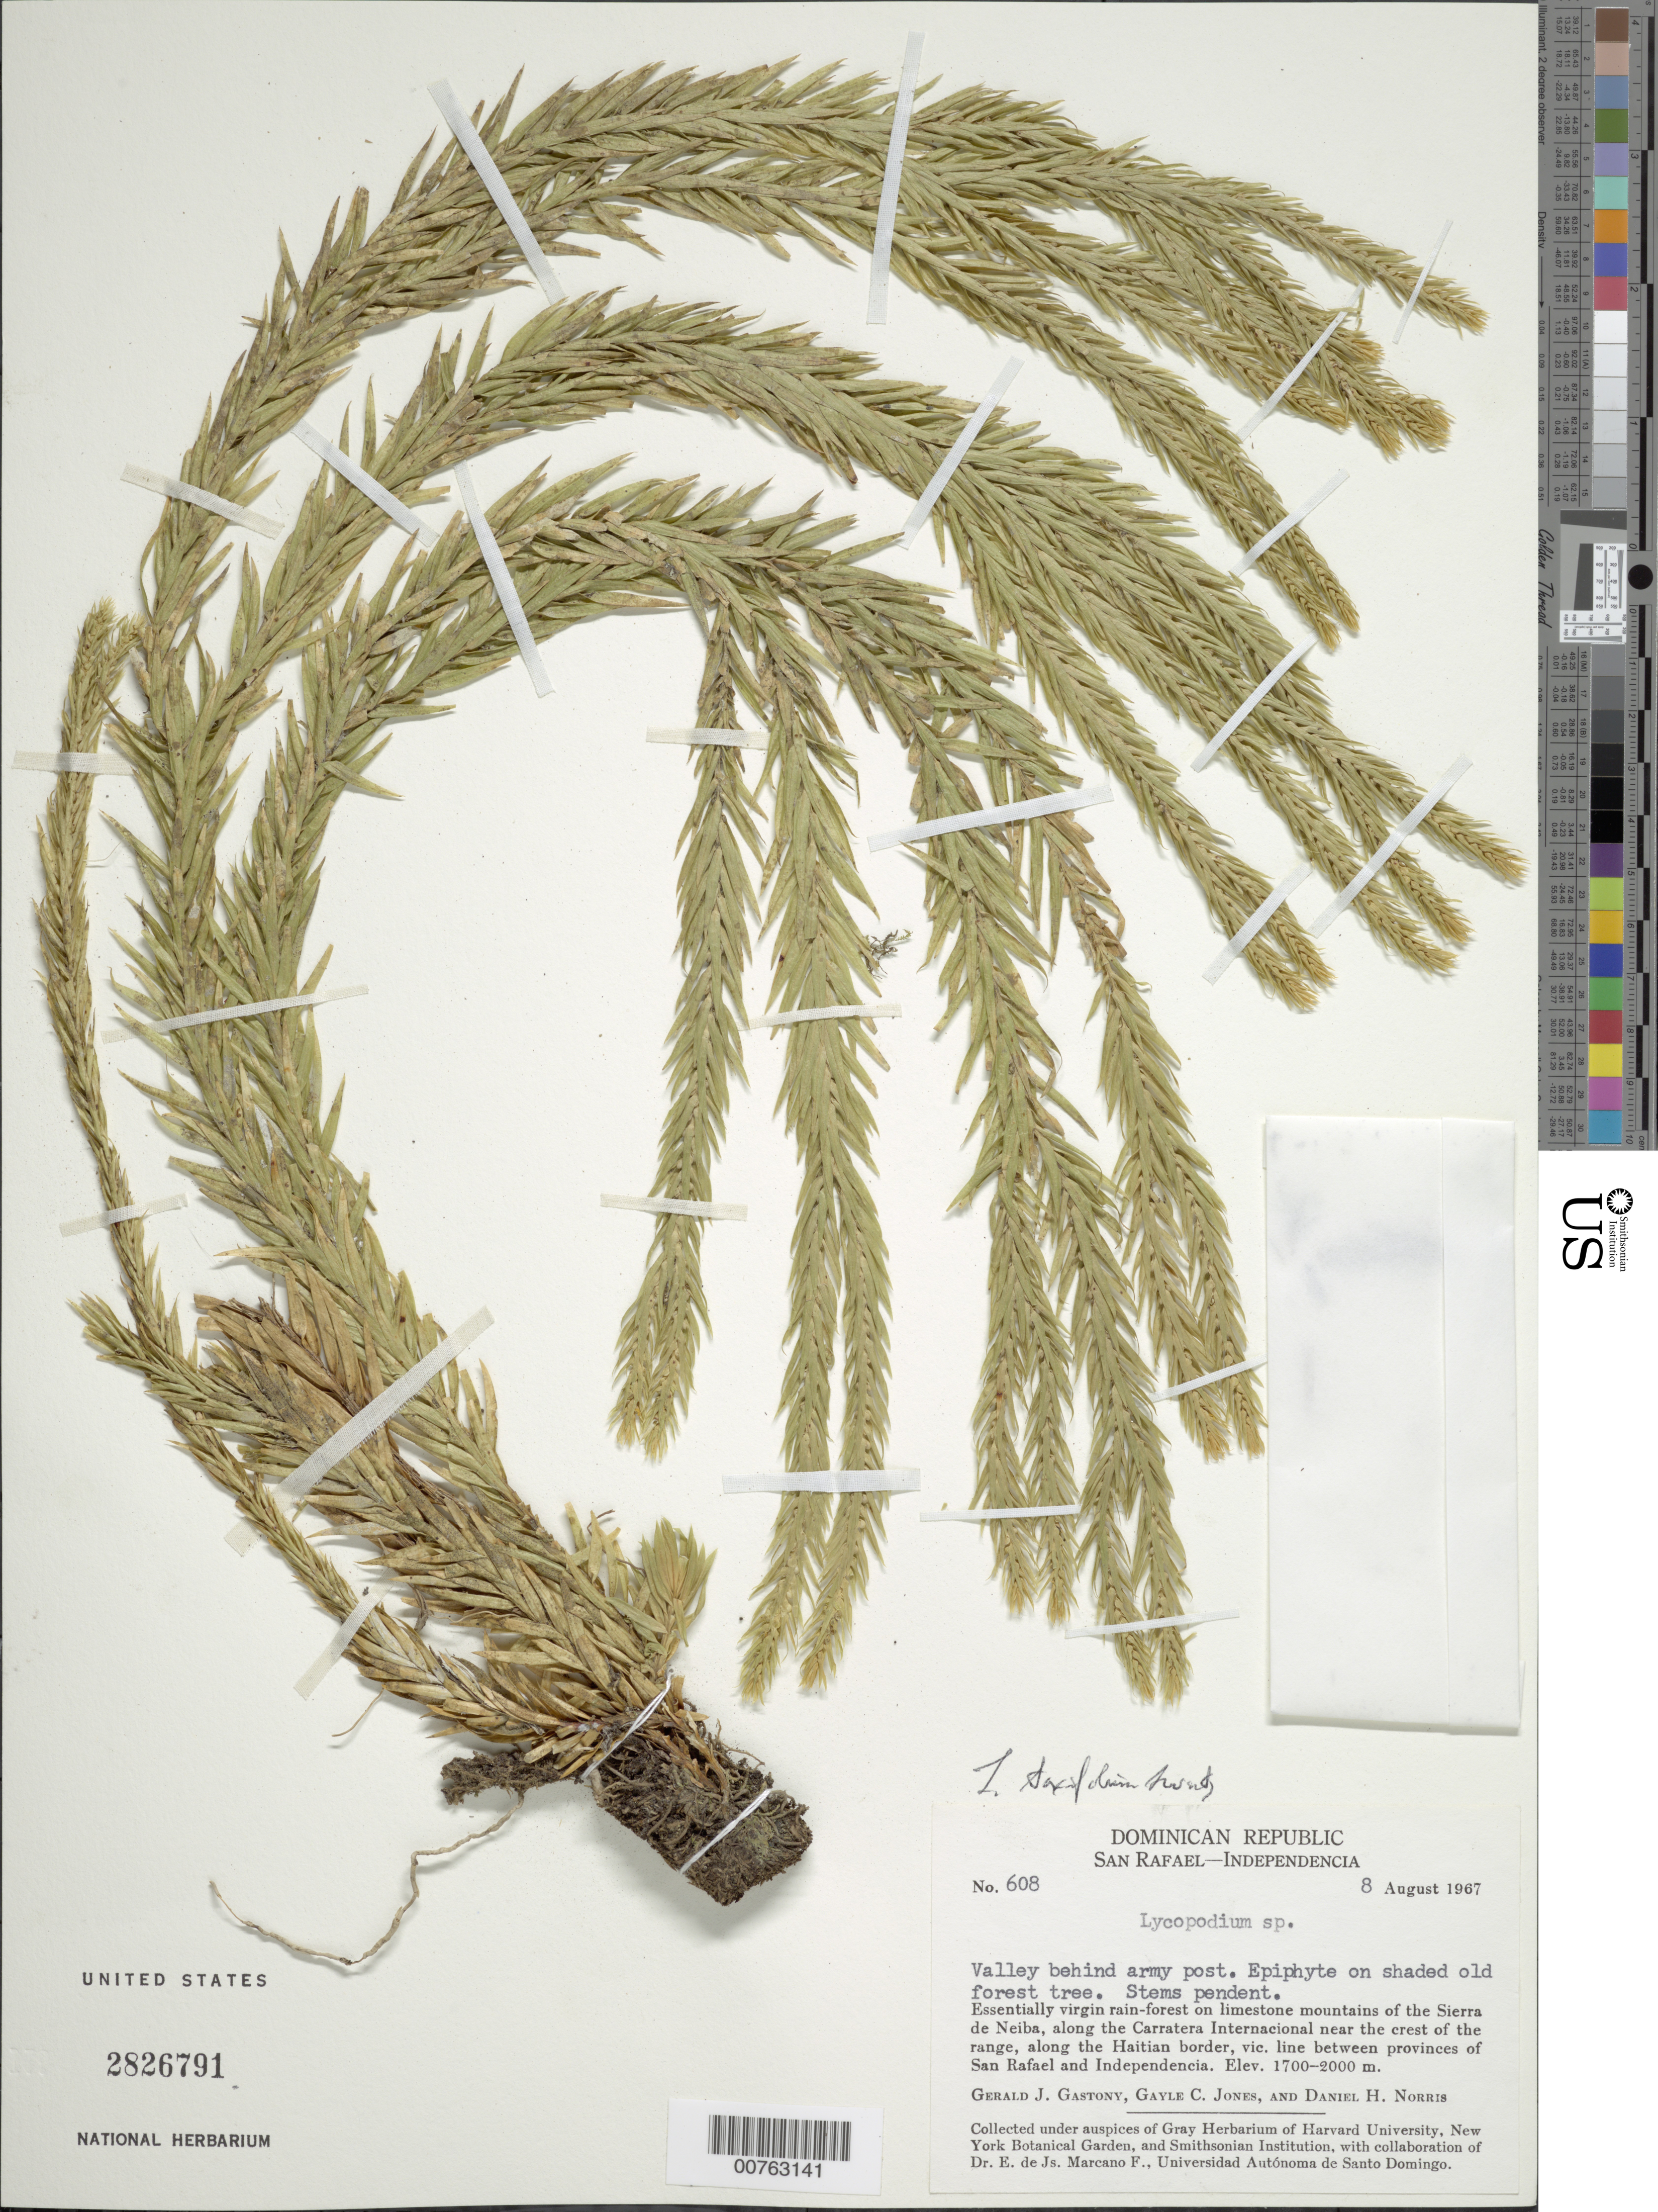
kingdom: Plantae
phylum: Tracheophyta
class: Lycopodiopsida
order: Lycopodiales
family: Lycopodiaceae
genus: Phlegmariurus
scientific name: Phlegmariurus taxifolius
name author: (Sw.) Á. Löve & D. Löve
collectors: G. Gastony, G. C. Jones & D. H. Norris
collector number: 608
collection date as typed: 08 Aug 1967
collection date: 1967-08-08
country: Dominican Republic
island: Hispaniola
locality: Limestone mts. of the Sierra de Naiba, along Carr. Internacional near the crest of the range, along the Haitian border, vicinity line between provinces of San Rafael and Independencia. Valley behind army post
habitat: Essentially virgin rain-forest; on shaded old forest tree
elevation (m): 1700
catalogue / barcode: US 2826791